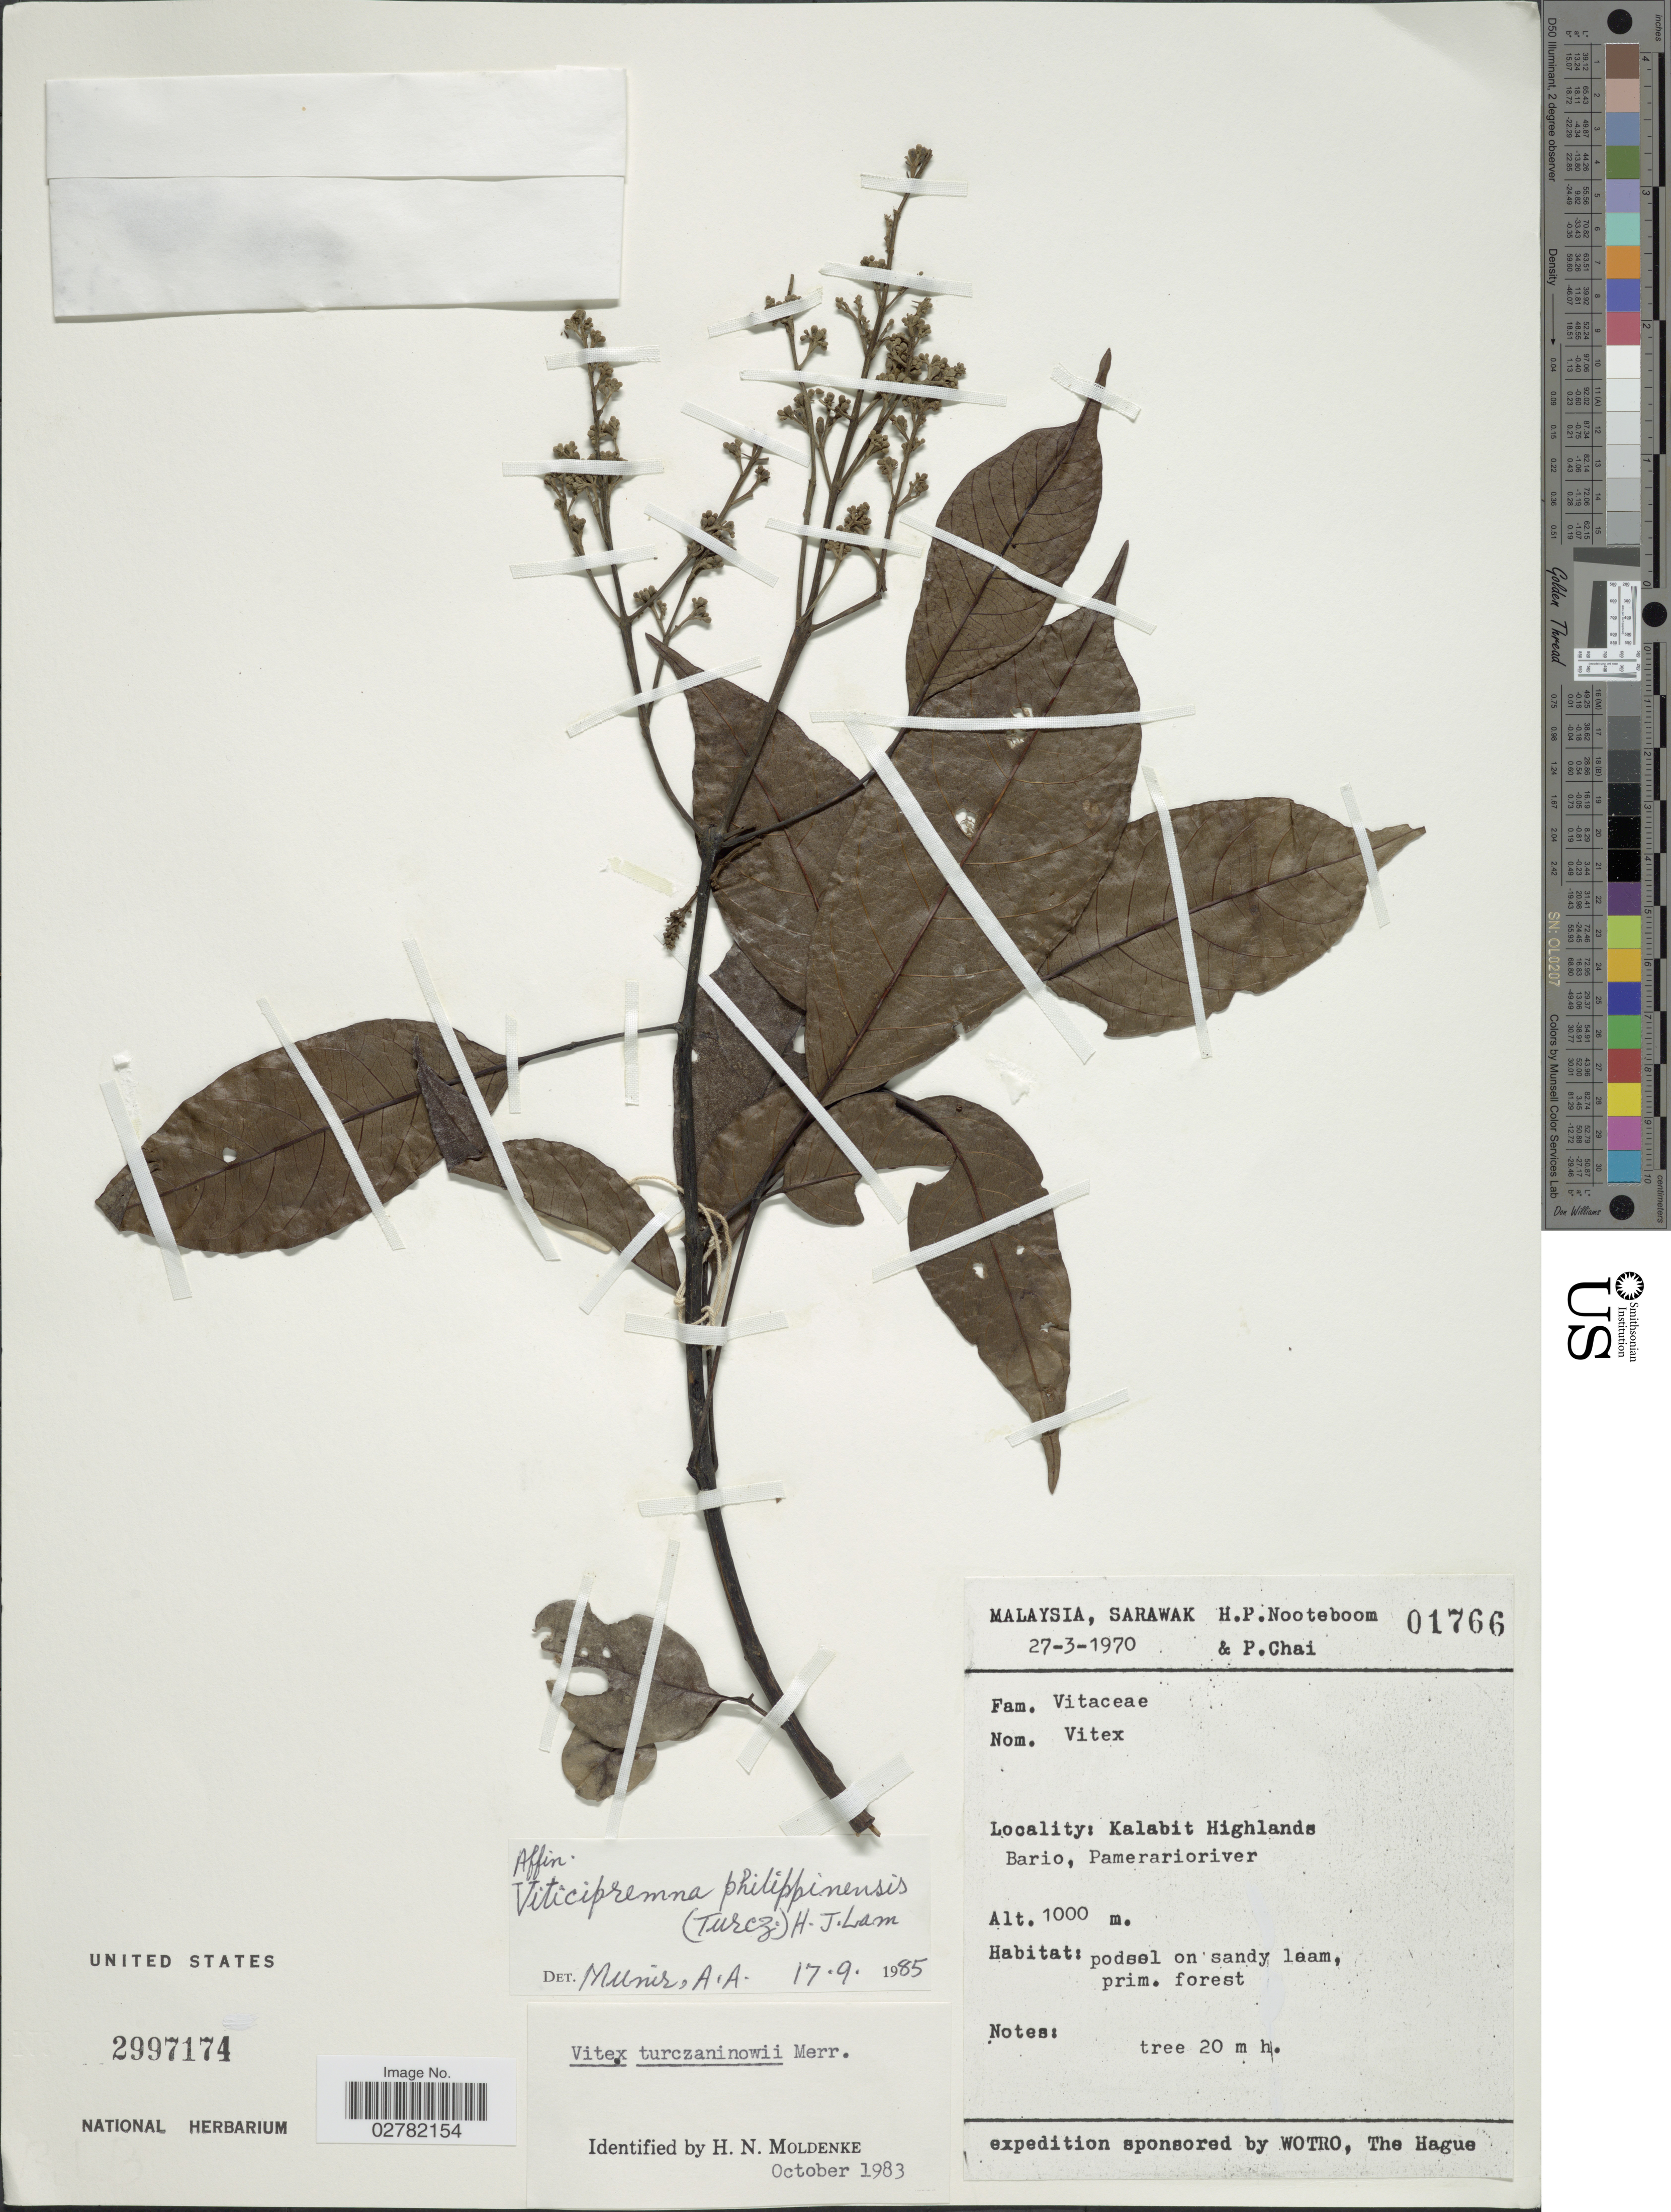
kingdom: Plantae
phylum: Tracheophyta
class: Magnoliopsida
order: Lamiales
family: Lamiaceae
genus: Viticipremna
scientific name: Viticipremna philippinensis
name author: (Turcz.) H.J. Lam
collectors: H. P. Nooteboom & P. Chai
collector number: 01766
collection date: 1970-03-27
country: Malaysia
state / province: Sarawak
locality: Kalabit Highlands Bario, Pamerarioriver.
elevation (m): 1000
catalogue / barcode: US 2997174